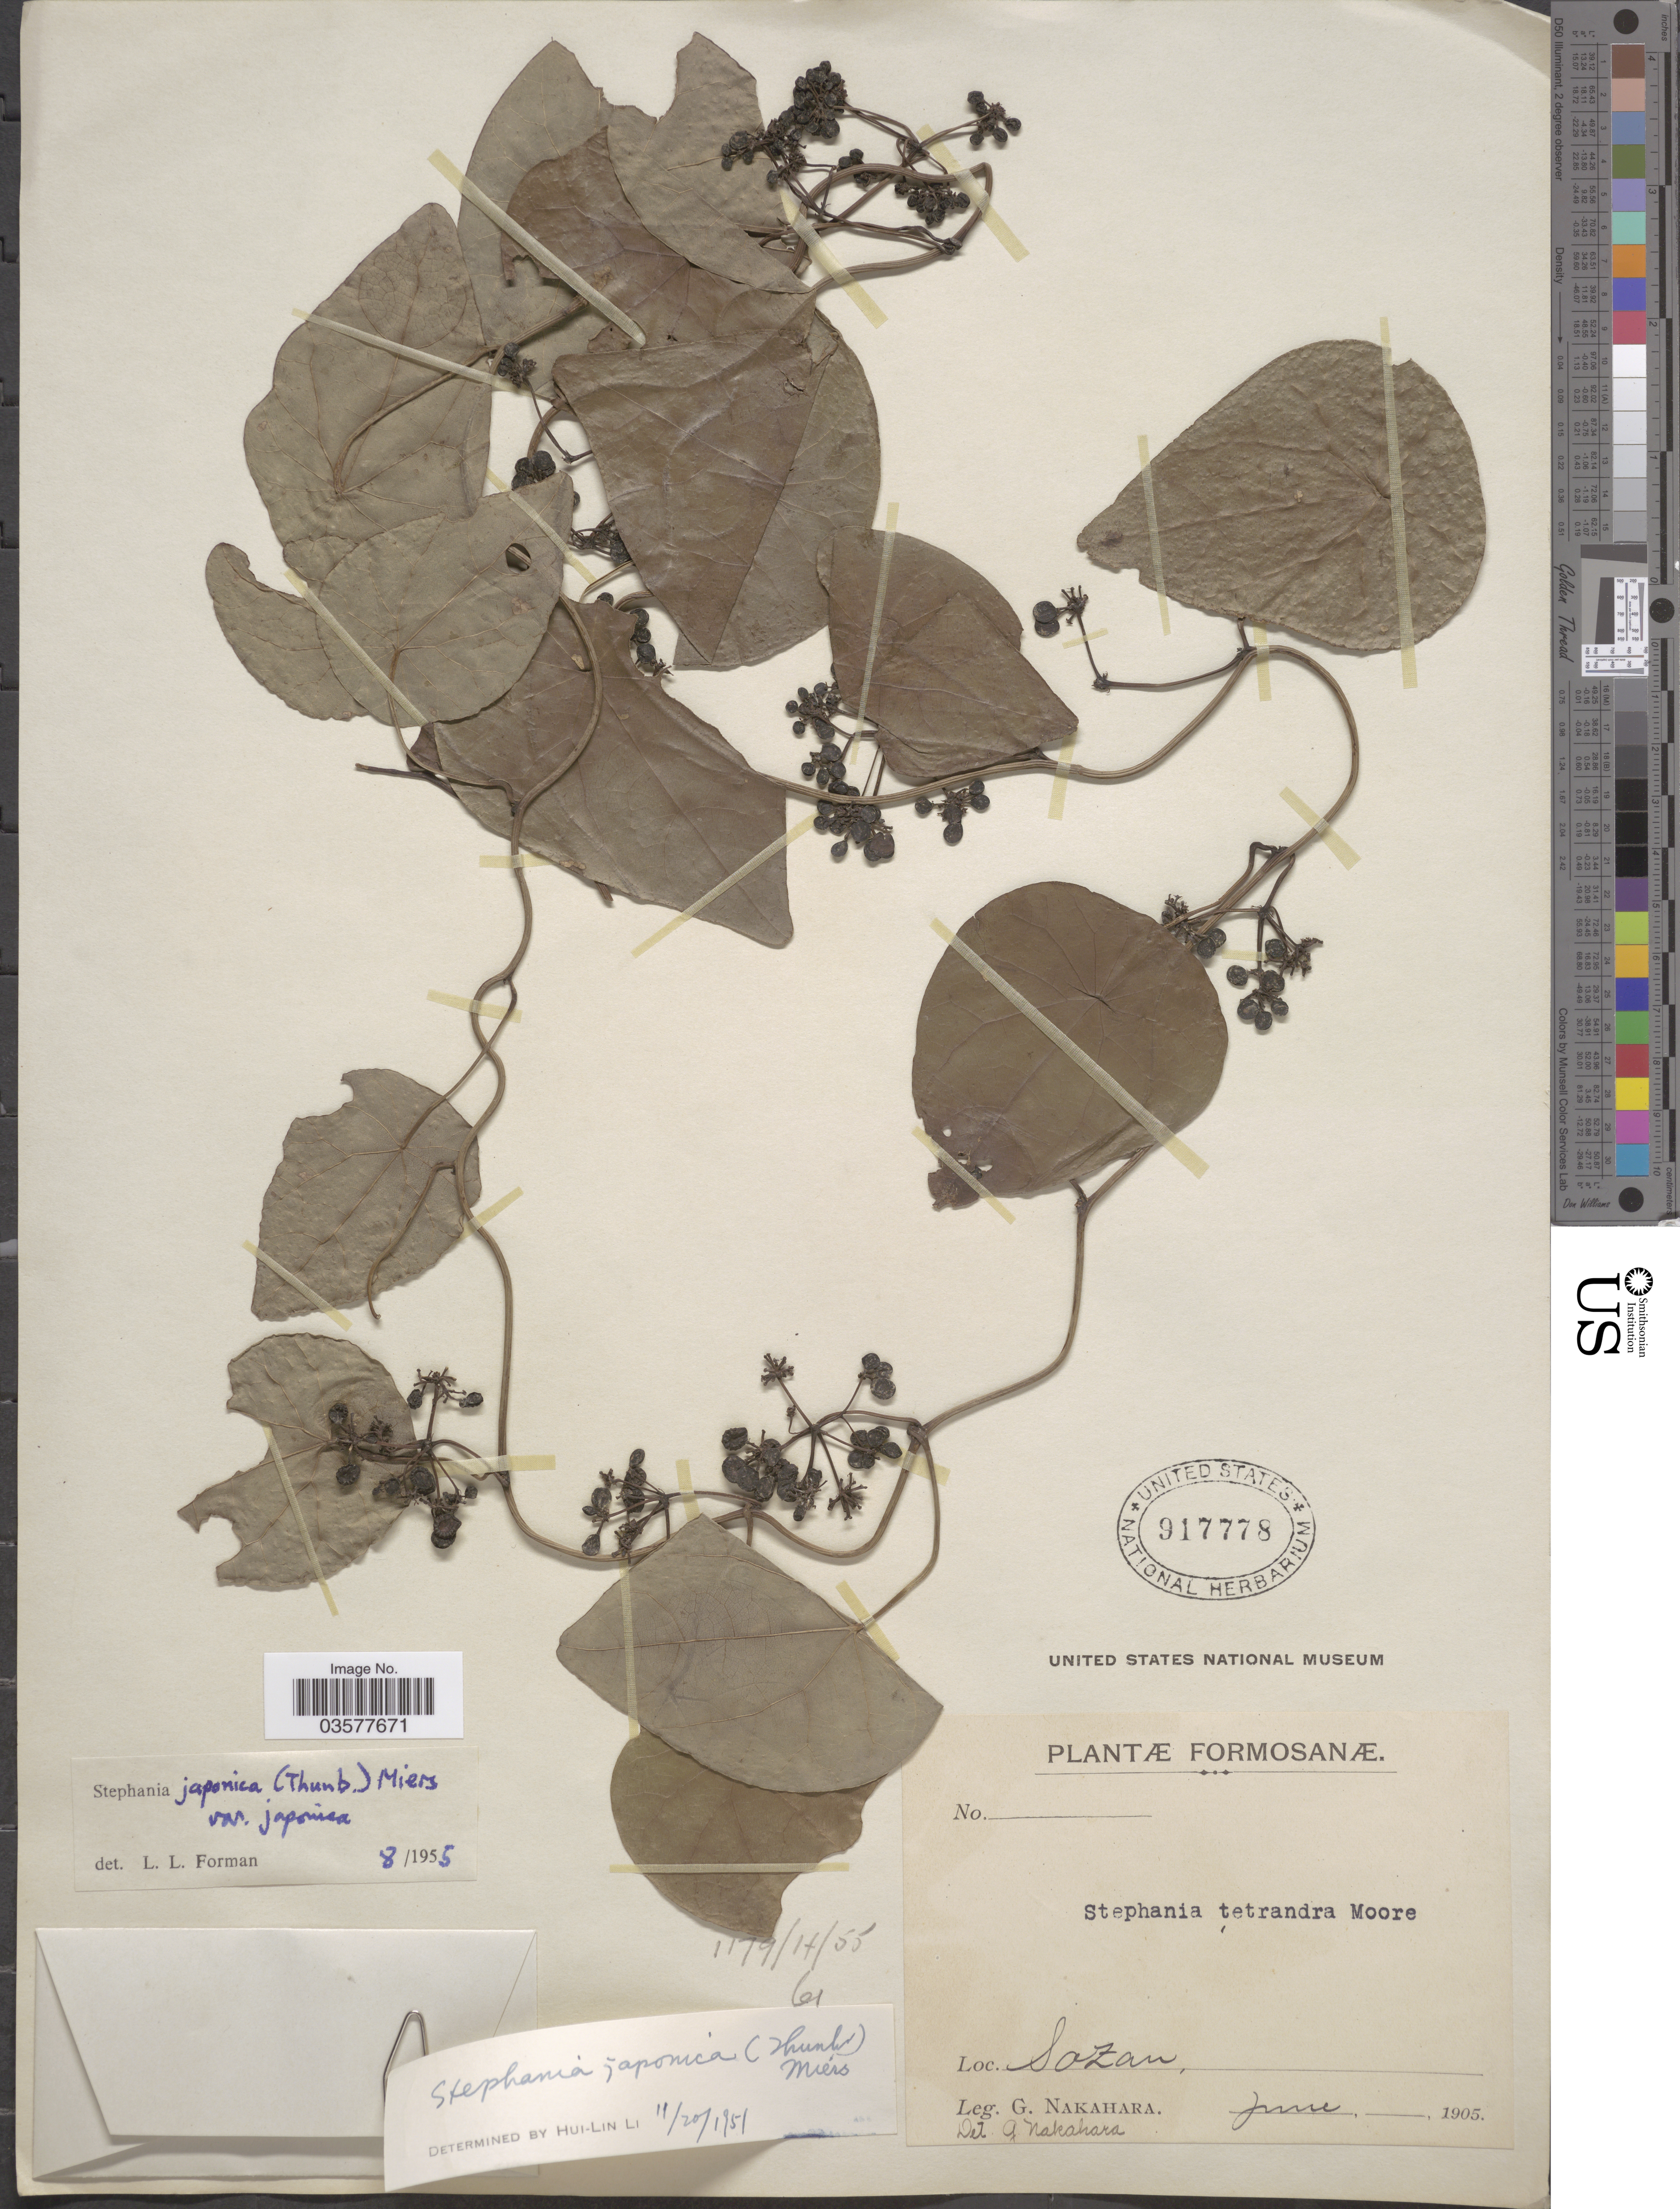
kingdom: Plantae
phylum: Tracheophyta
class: Magnoliopsida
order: Ranunculales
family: Menispermaceae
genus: Stephania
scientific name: Stephania japonica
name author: (Thunb.) Miers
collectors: G. Nakahara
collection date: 1905-06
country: Taiwan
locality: Formosanæ. Sazan [interpreted].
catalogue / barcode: US 917778